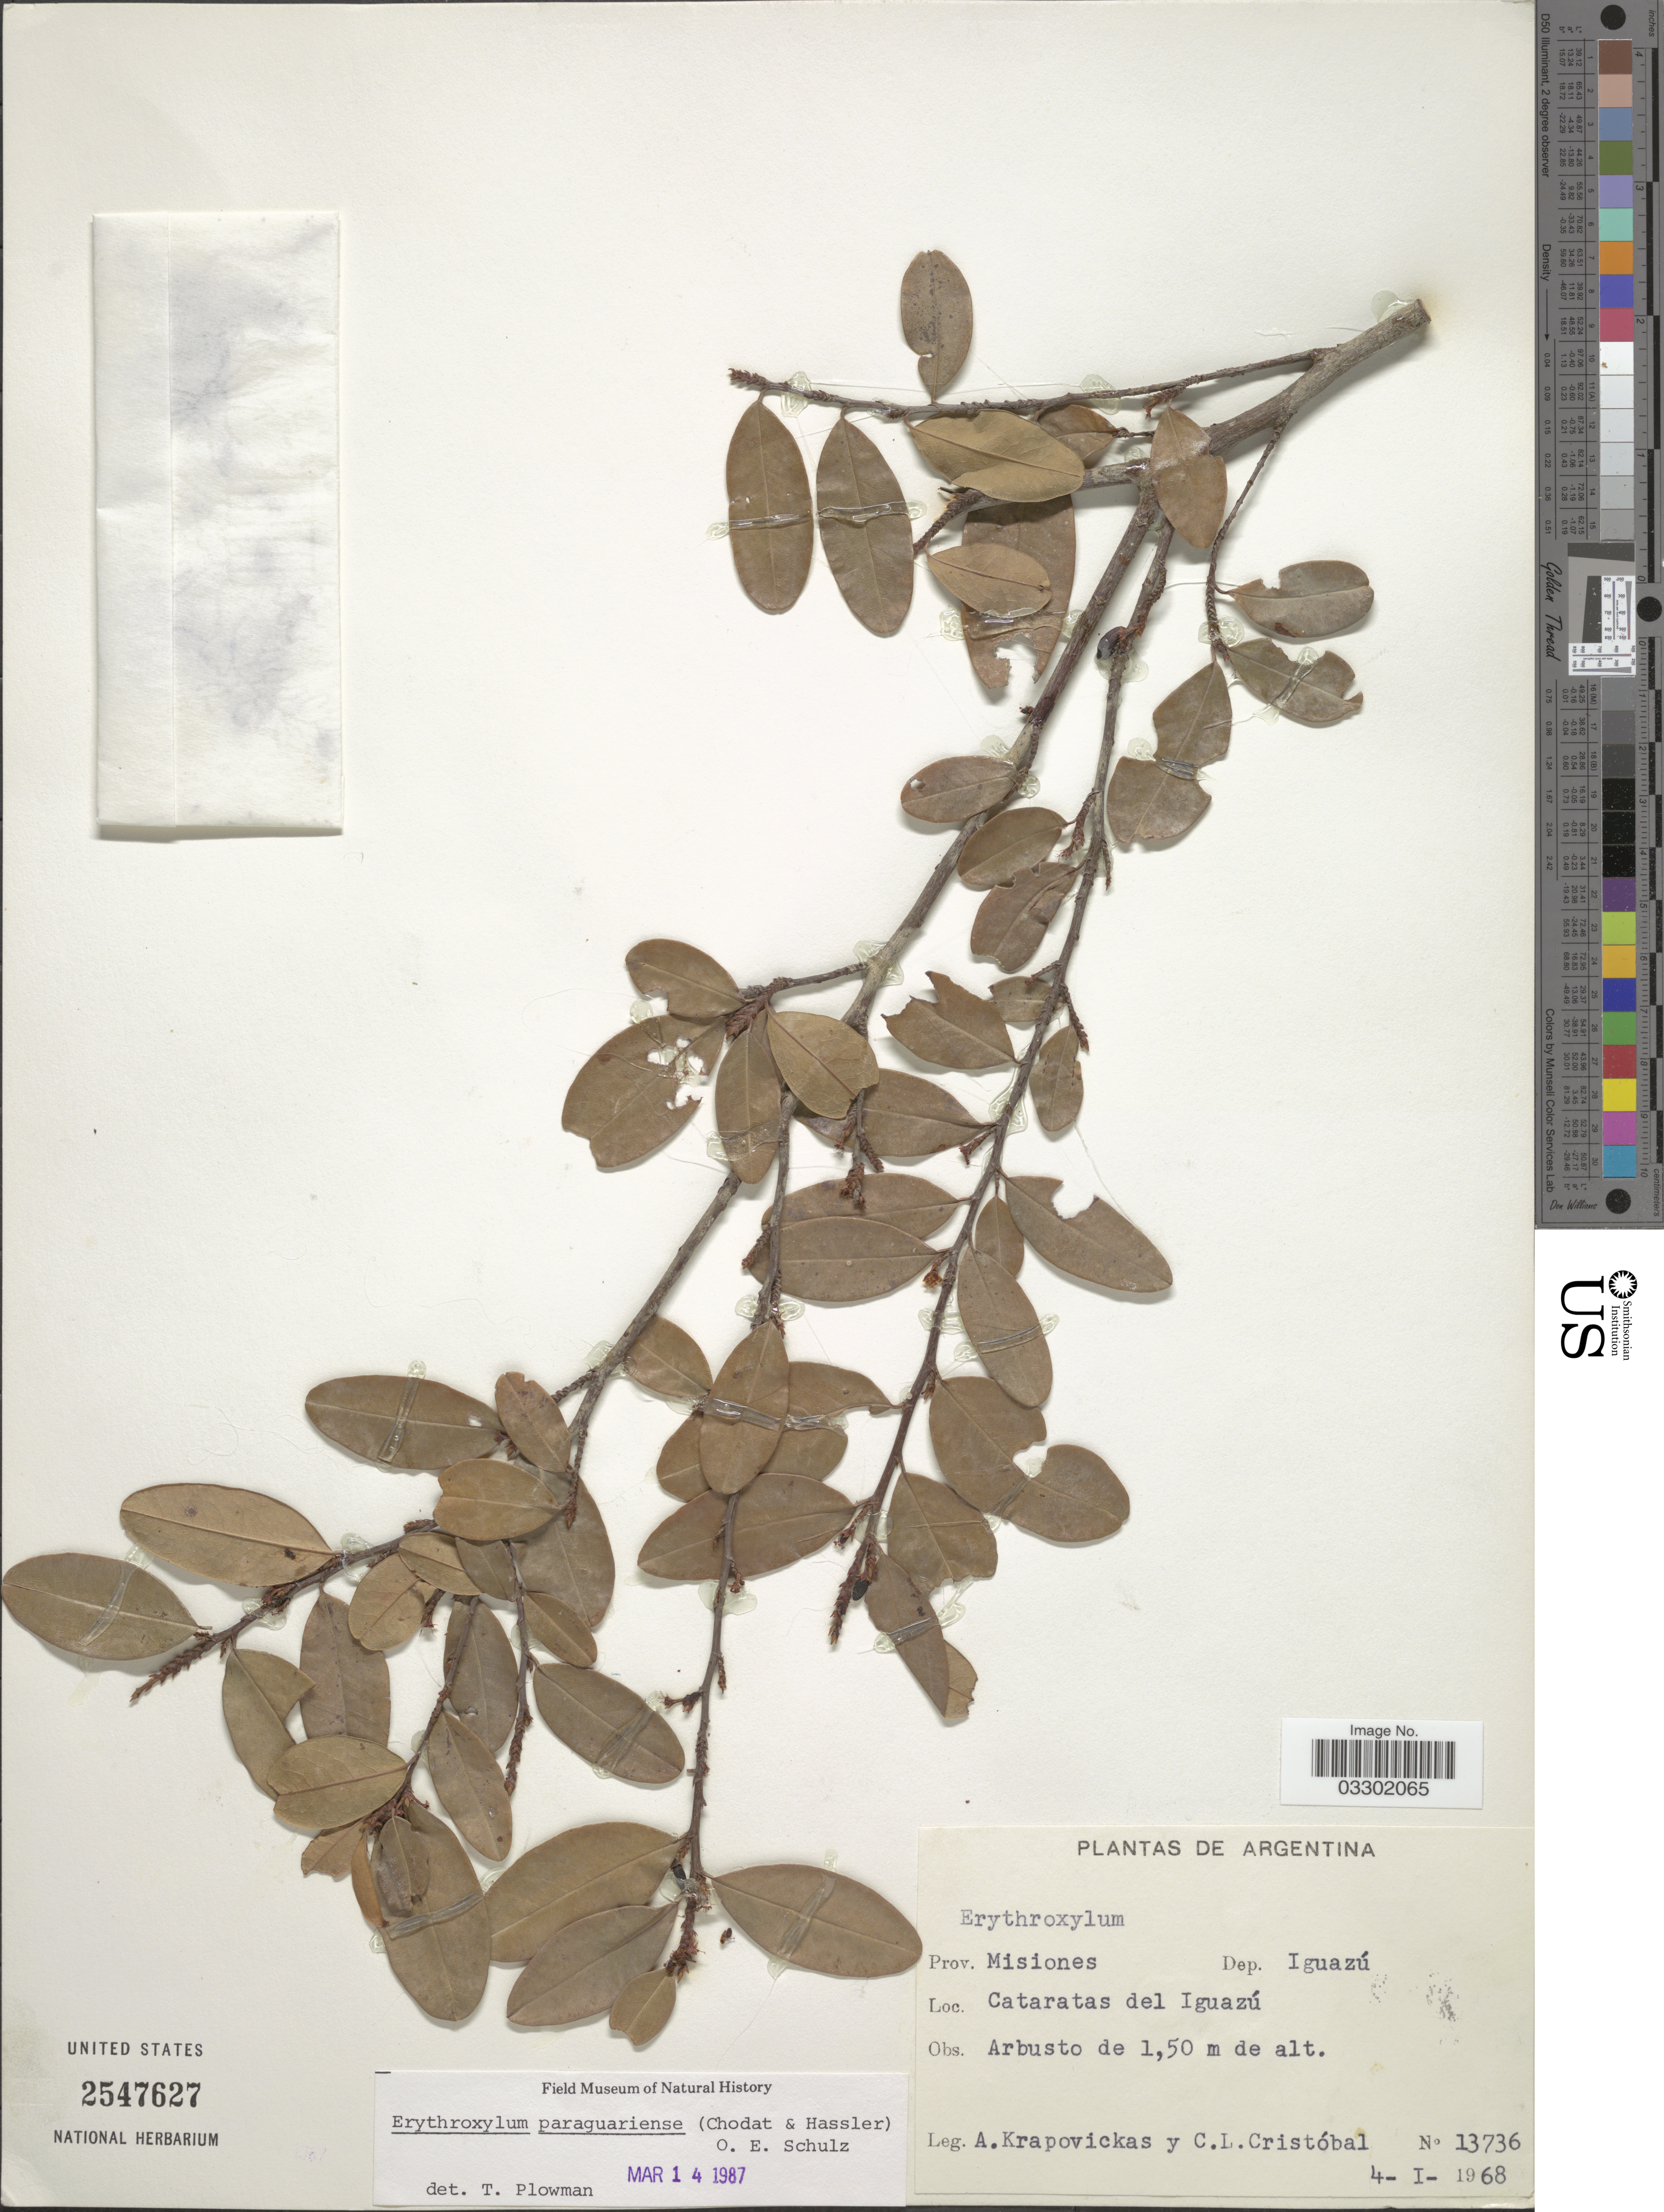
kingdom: Plantae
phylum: Tracheophyta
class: Magnoliopsida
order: Malpighiales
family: Erythroxylaceae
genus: Erythroxylum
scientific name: Erythroxylum paraguariense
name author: (Chodat & Hassl.) O.E. Schultz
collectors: A. Krapovickas & C. L. Cristóbal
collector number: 13736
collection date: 1968-01-04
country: Argentina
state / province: Misiones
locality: Dep. Iguazú. Cataratas del Iguazú.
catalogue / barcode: US 2547627